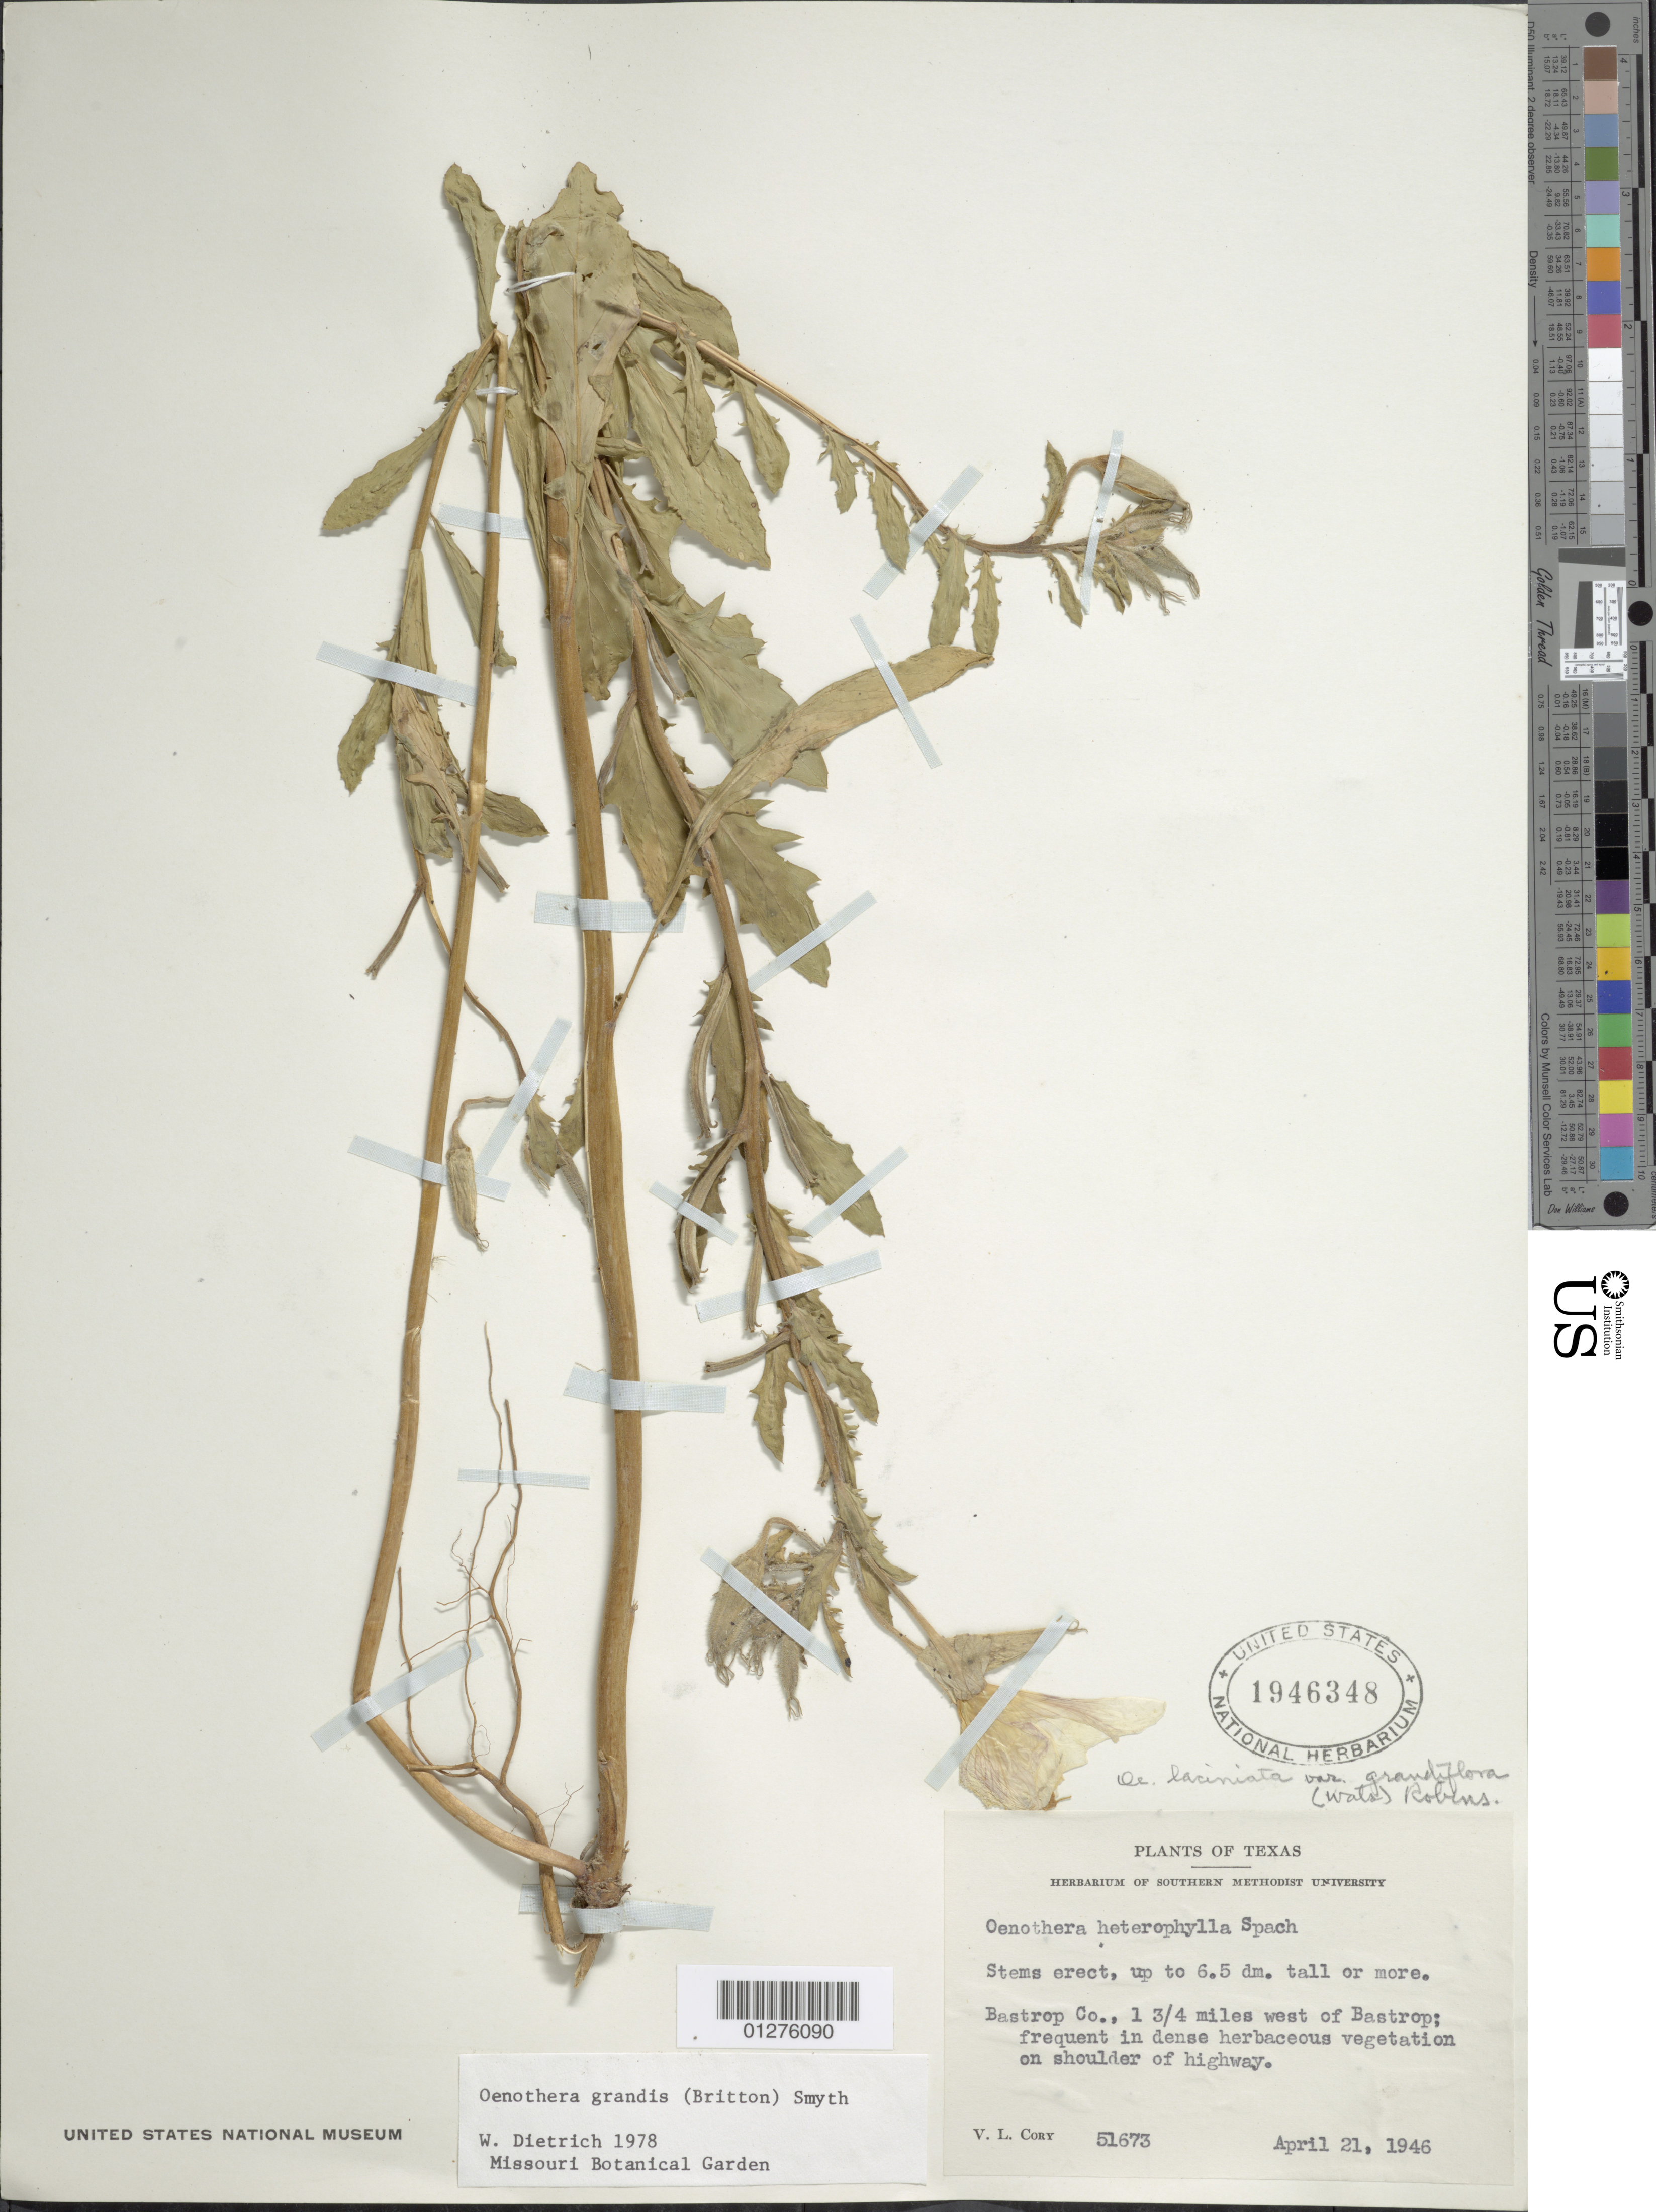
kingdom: Plantae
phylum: Tracheophyta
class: Magnoliopsida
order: Myrtales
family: Onagraceae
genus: Oenothera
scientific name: Oenothera grandis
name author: (Britton) Smyth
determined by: Dietrich, W.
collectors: V. Cory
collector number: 51673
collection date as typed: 21 Apr 1946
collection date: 1946-04-21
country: United States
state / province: Texas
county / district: Bastrop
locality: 13/4 miles W of Bastrop.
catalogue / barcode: US 1946348